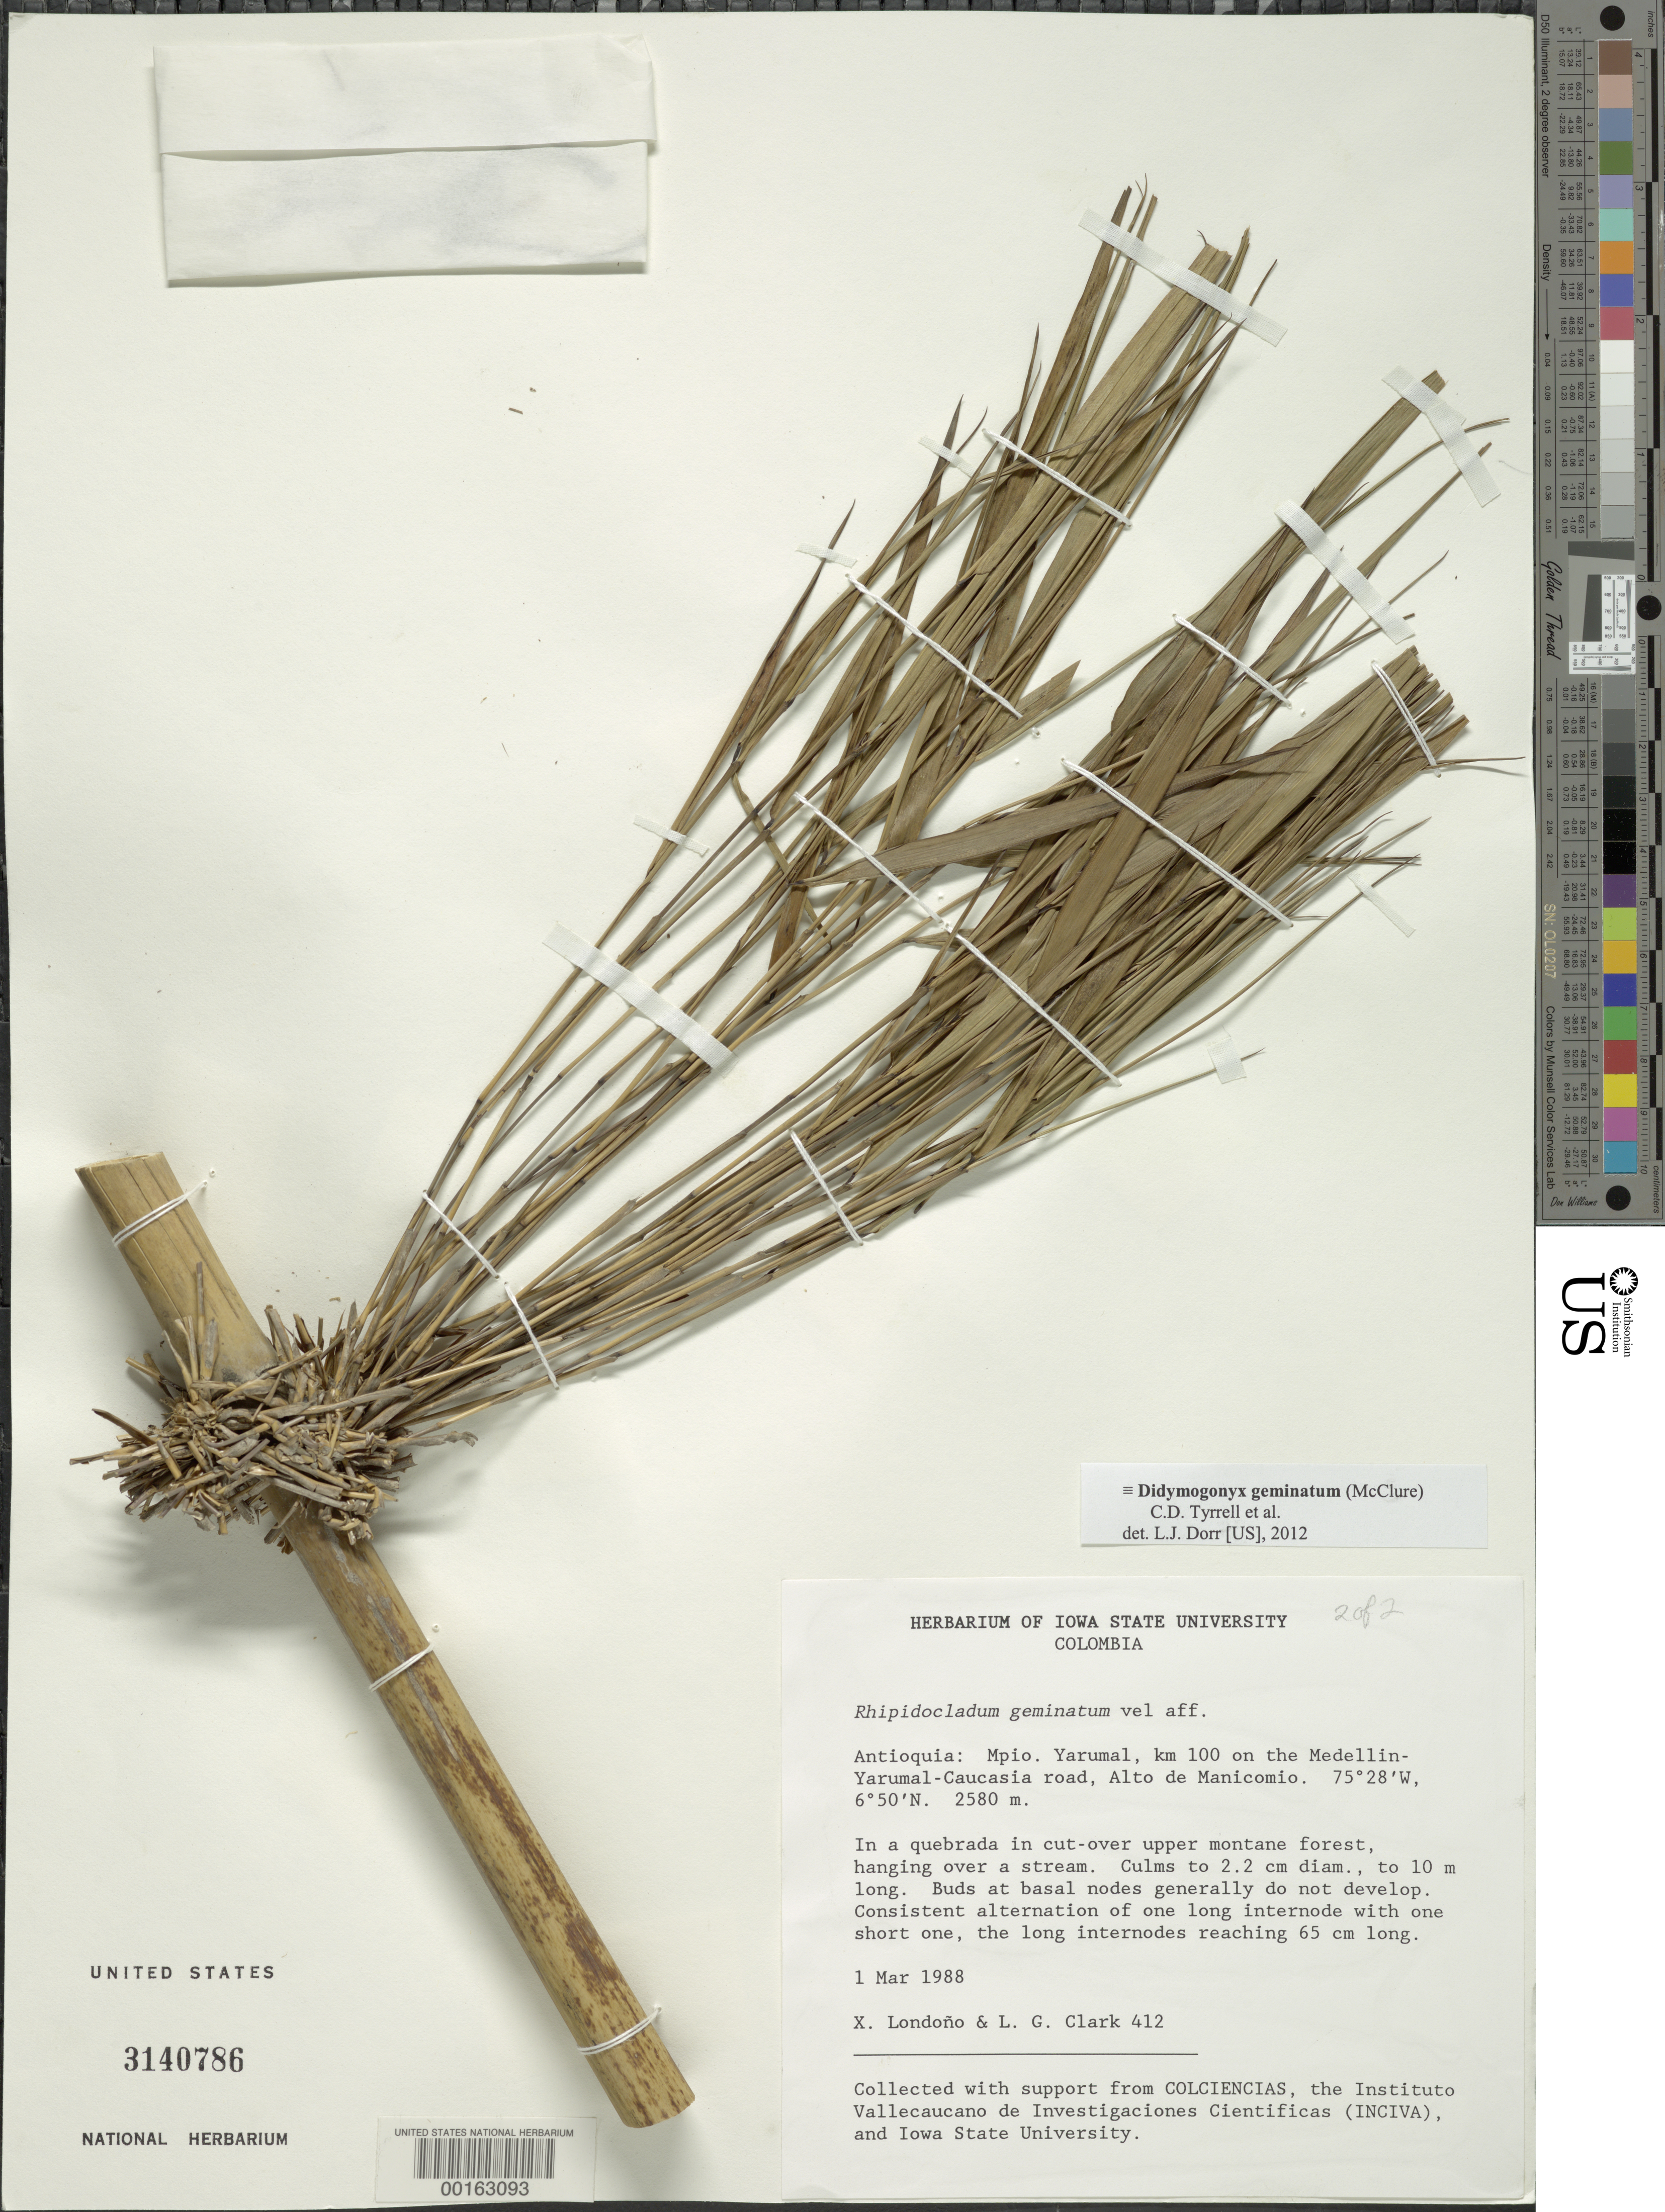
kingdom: Plantae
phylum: Tracheophyta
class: Liliopsida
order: Poales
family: Poaceae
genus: Rhipidocladum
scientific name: Rhipidocladum geminatum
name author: (McClure) McClure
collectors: X. Londoño & L. G. Clark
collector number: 412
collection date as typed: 01 Mar 1988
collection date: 1988-03-01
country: Colombia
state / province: Antioquia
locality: Yarumal, km 100 on the Medellin-Yarumal-Caucasia road, Alto de Manicomio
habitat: In a quebrada in cut-over upper montane forest, hanging over a stream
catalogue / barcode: US 3140786